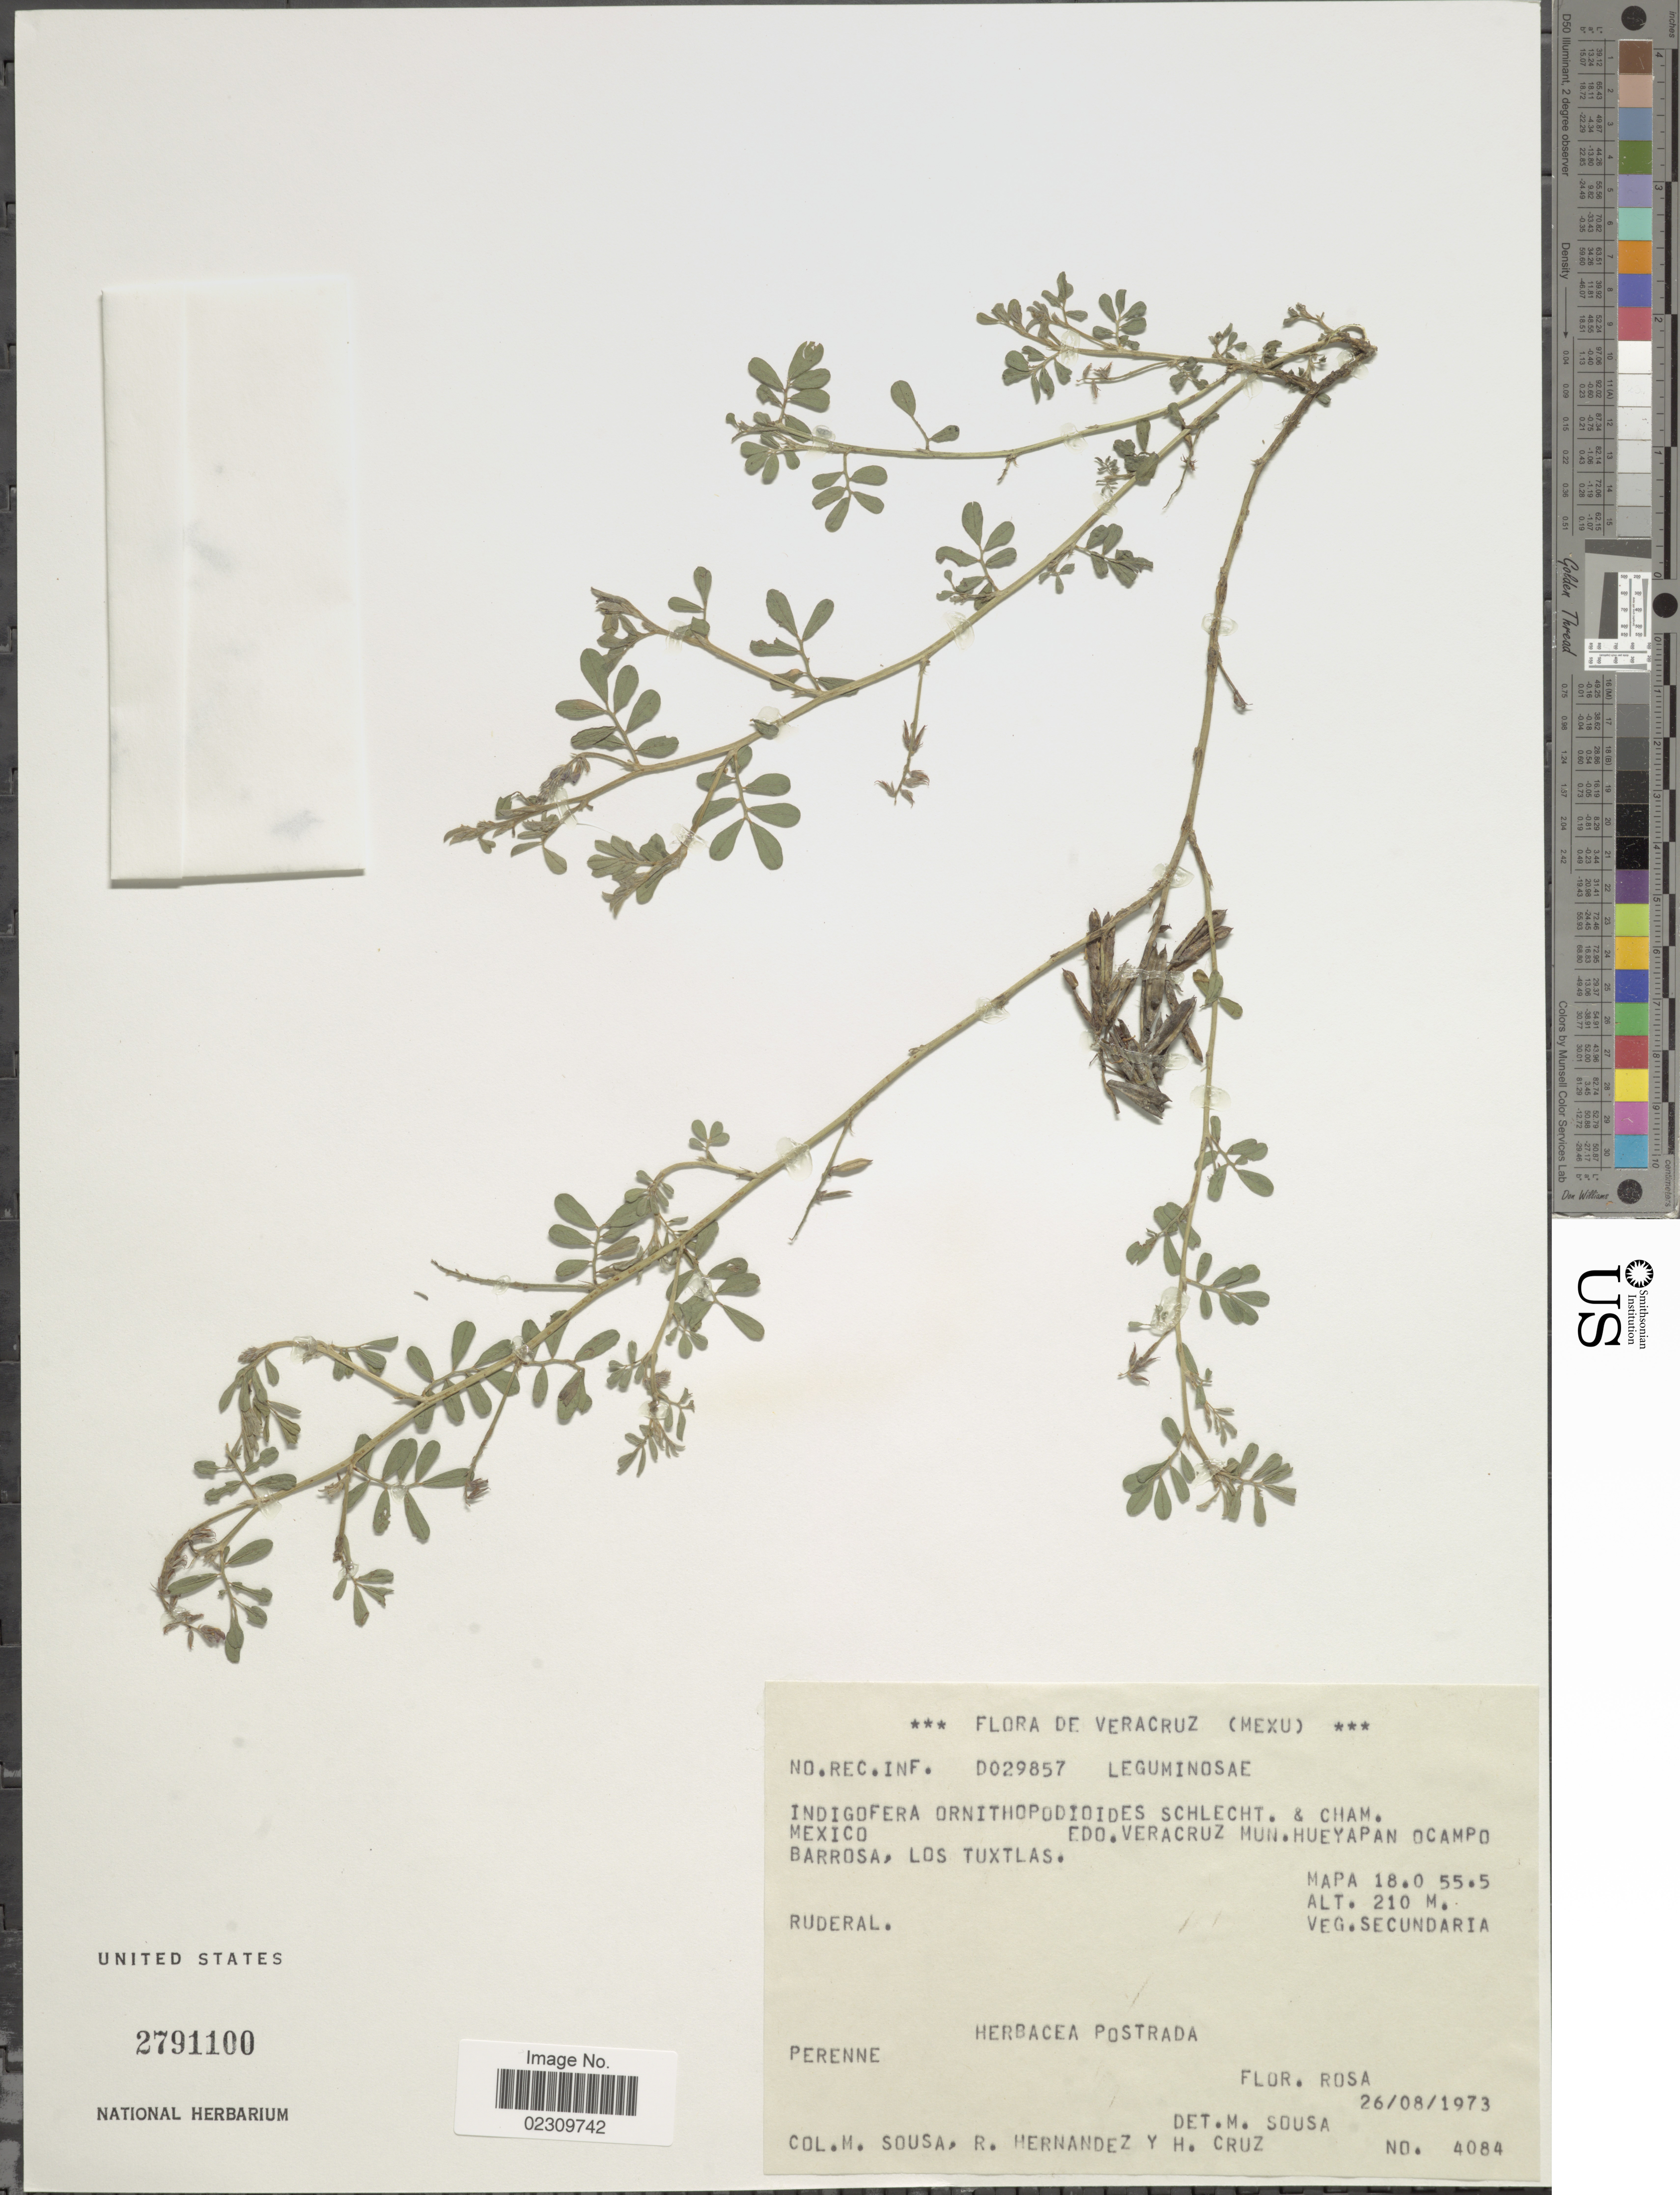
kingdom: Plantae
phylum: Tracheophyta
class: Magnoliopsida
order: Fabales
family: Fabaceae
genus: Indigofera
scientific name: Indigofera miniata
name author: Orteg.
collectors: M. Sousa, R. Hernandez M. & H. Cruz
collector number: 4084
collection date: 1973-08-26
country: Mexico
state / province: Veracruz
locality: Mun, Hueyepan Ocampo, Barrosa, Los Tuxtlas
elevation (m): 210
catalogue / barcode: US 2791100